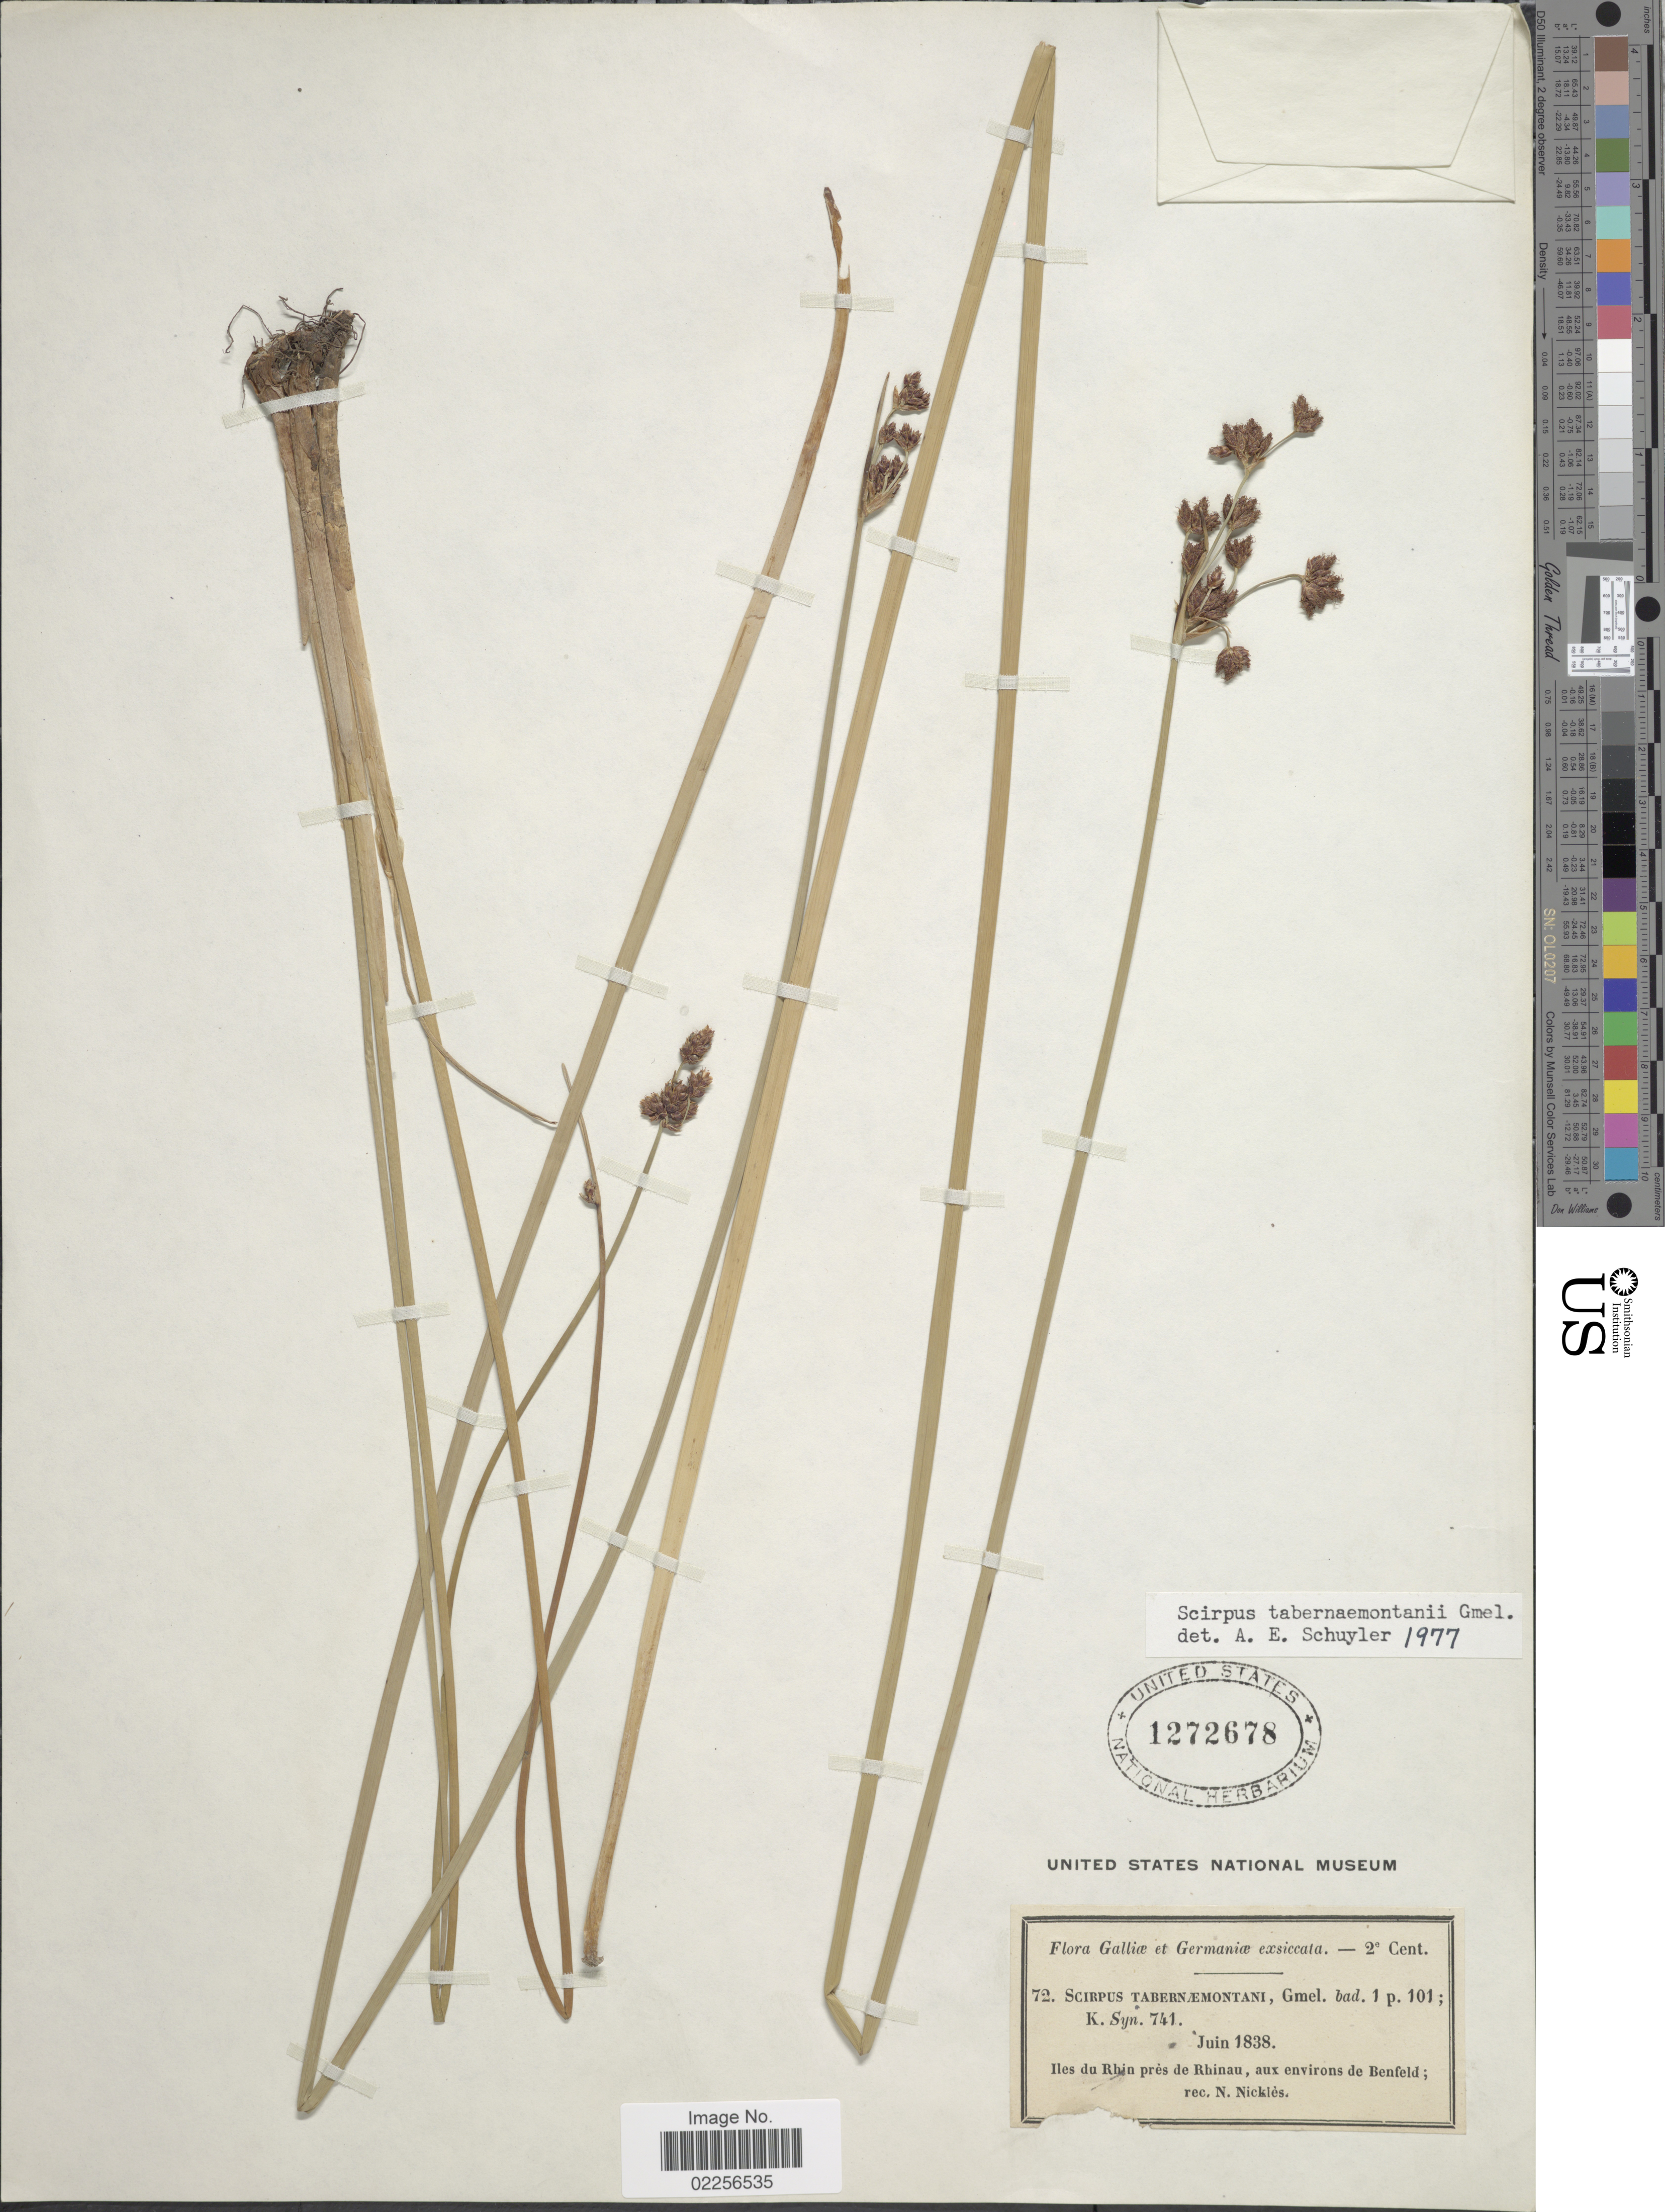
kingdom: Plantae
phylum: Tracheophyta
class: Liliopsida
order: Poales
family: Cyperaceae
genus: Schoenoplectus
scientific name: Schoenoplectus tabernaemontani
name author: (C.C. Gmel.) Palla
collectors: N. Nicklès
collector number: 72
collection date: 1838-06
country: France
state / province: Grand Est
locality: Galliae et Germaniae, Iles du Rhin pres de Rhinau, aux environs de Benfeld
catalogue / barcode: US 1272678